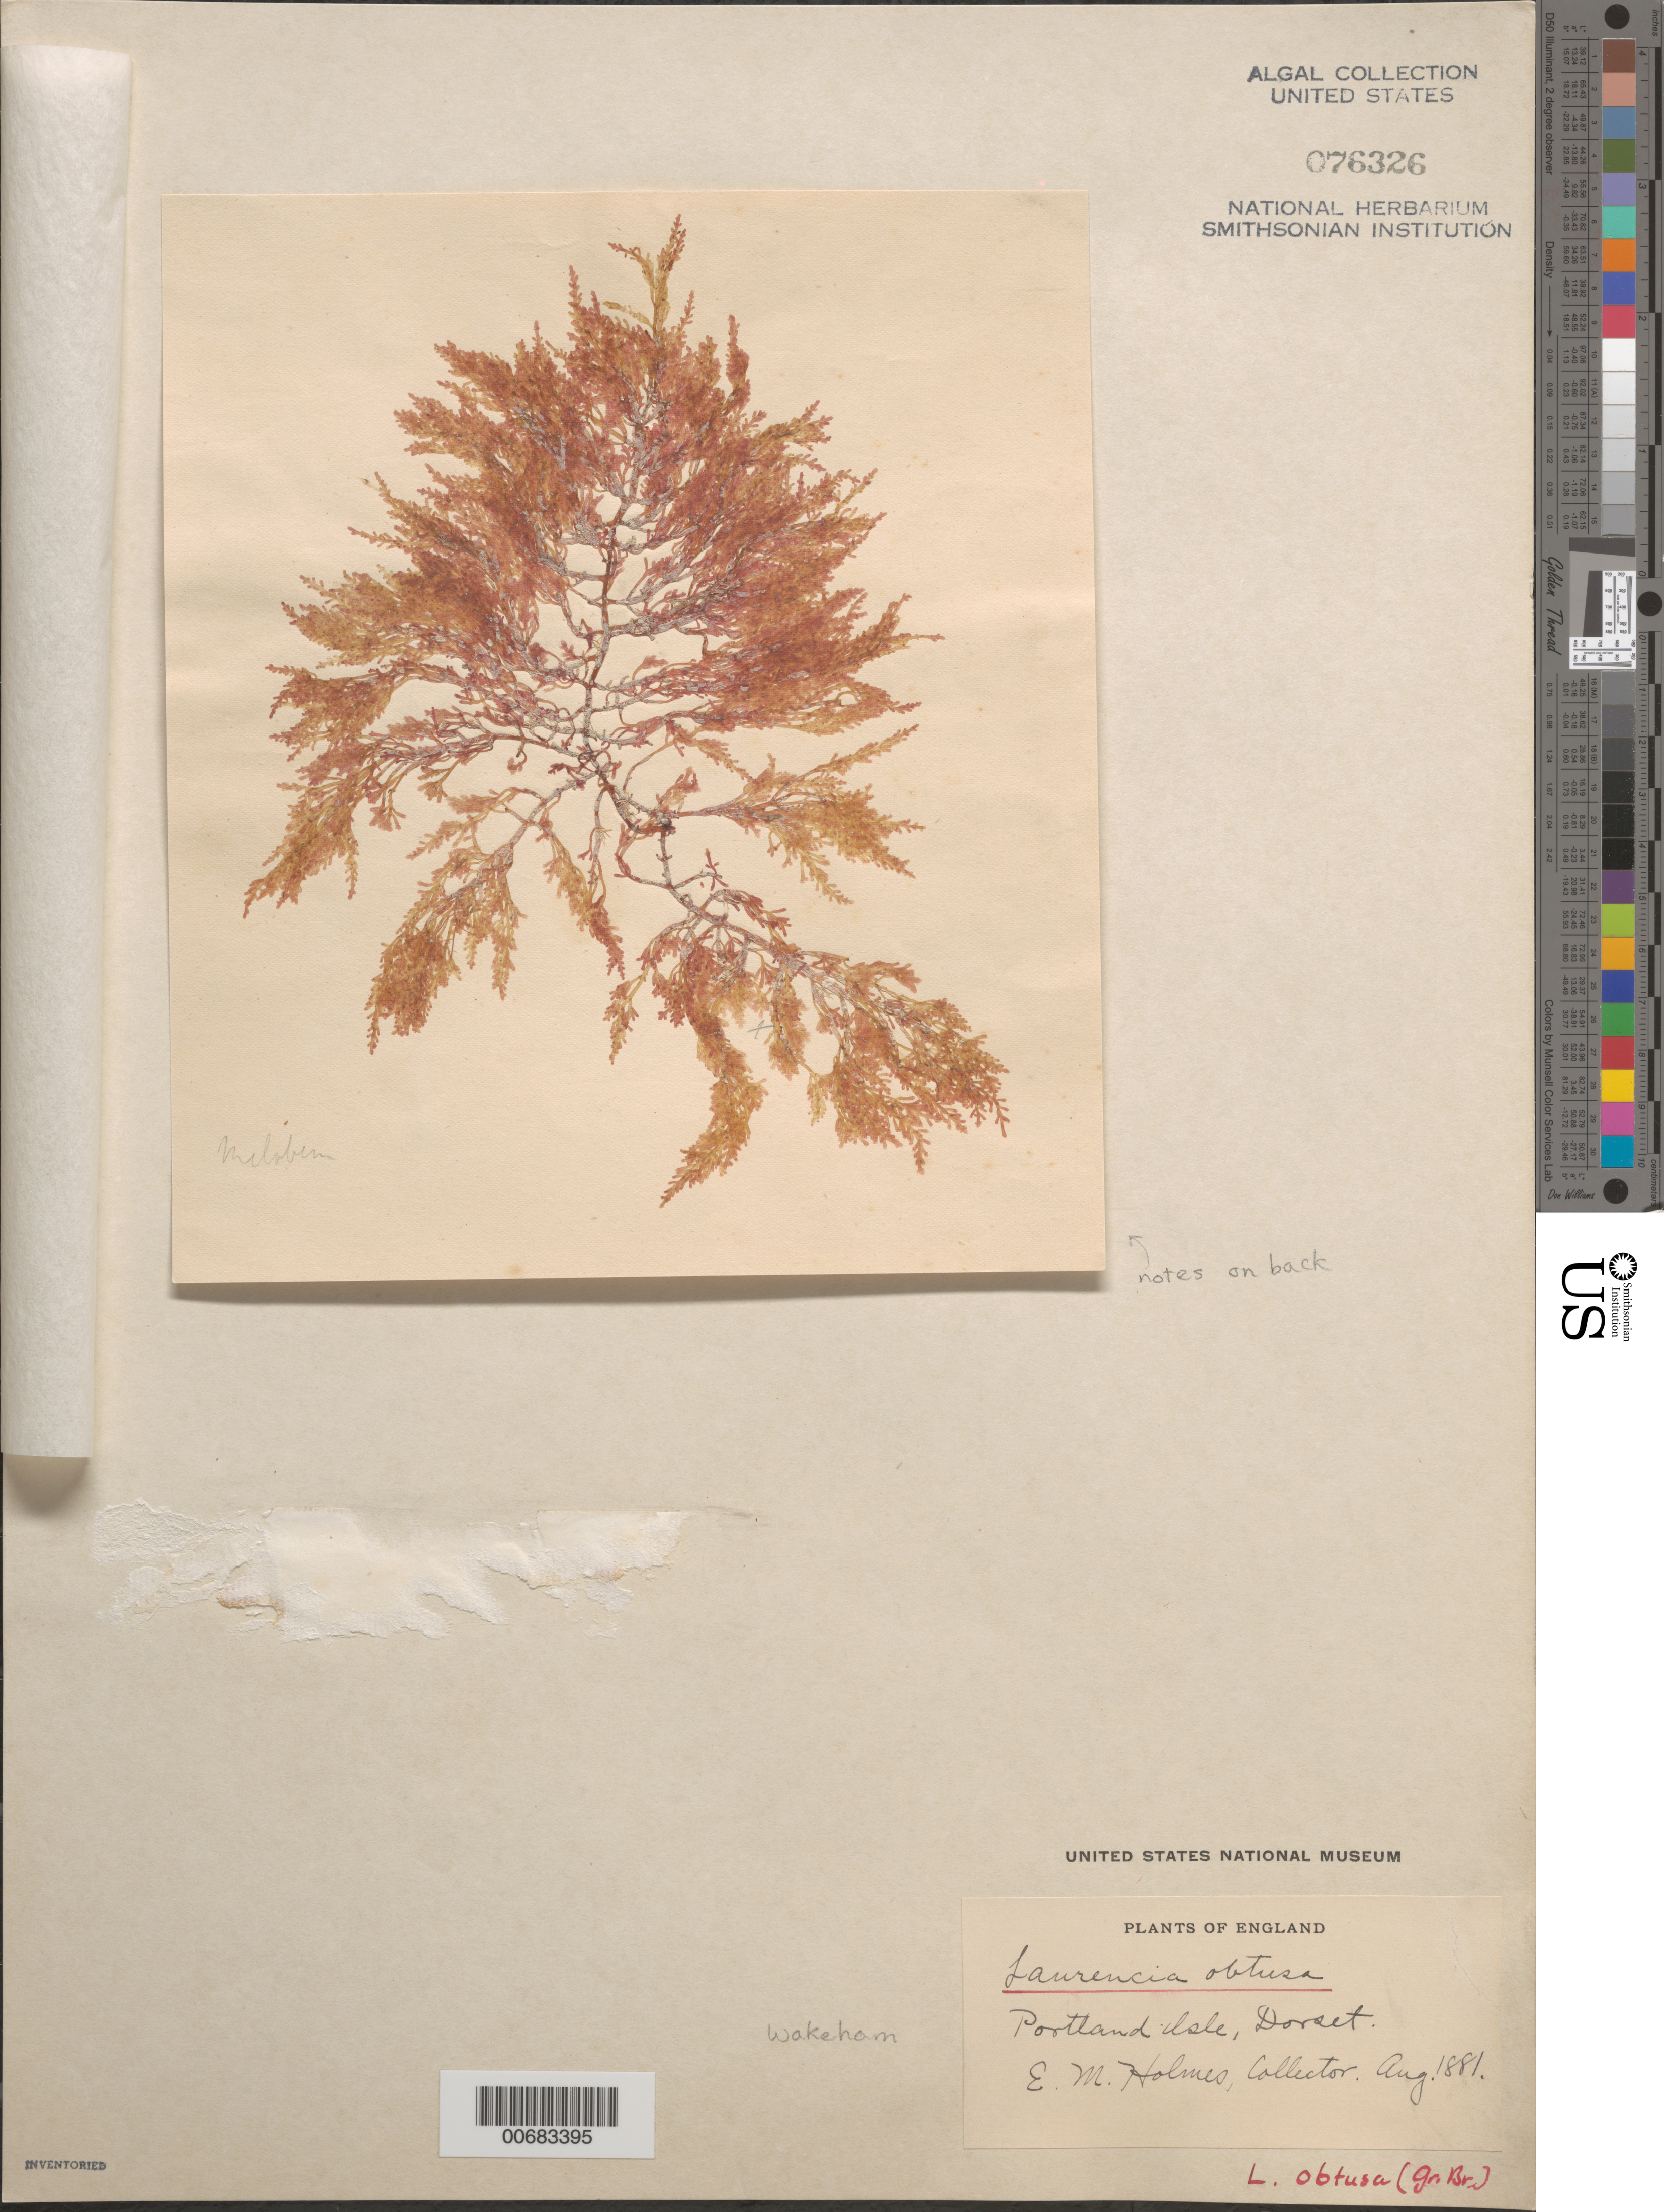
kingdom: Plantae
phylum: Rhodophyta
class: Florideophyceae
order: Ceramiales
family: Rhodomelaceae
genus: Laurencia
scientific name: Laurencia obtusa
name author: (Huds.) J.V.Lamouroux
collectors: E. M. Holmes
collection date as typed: Aug 1881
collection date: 1881-08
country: United Kingdom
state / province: England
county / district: Dorset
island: Isle of Portland (Portland Isle)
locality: Wakeham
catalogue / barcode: US 76326